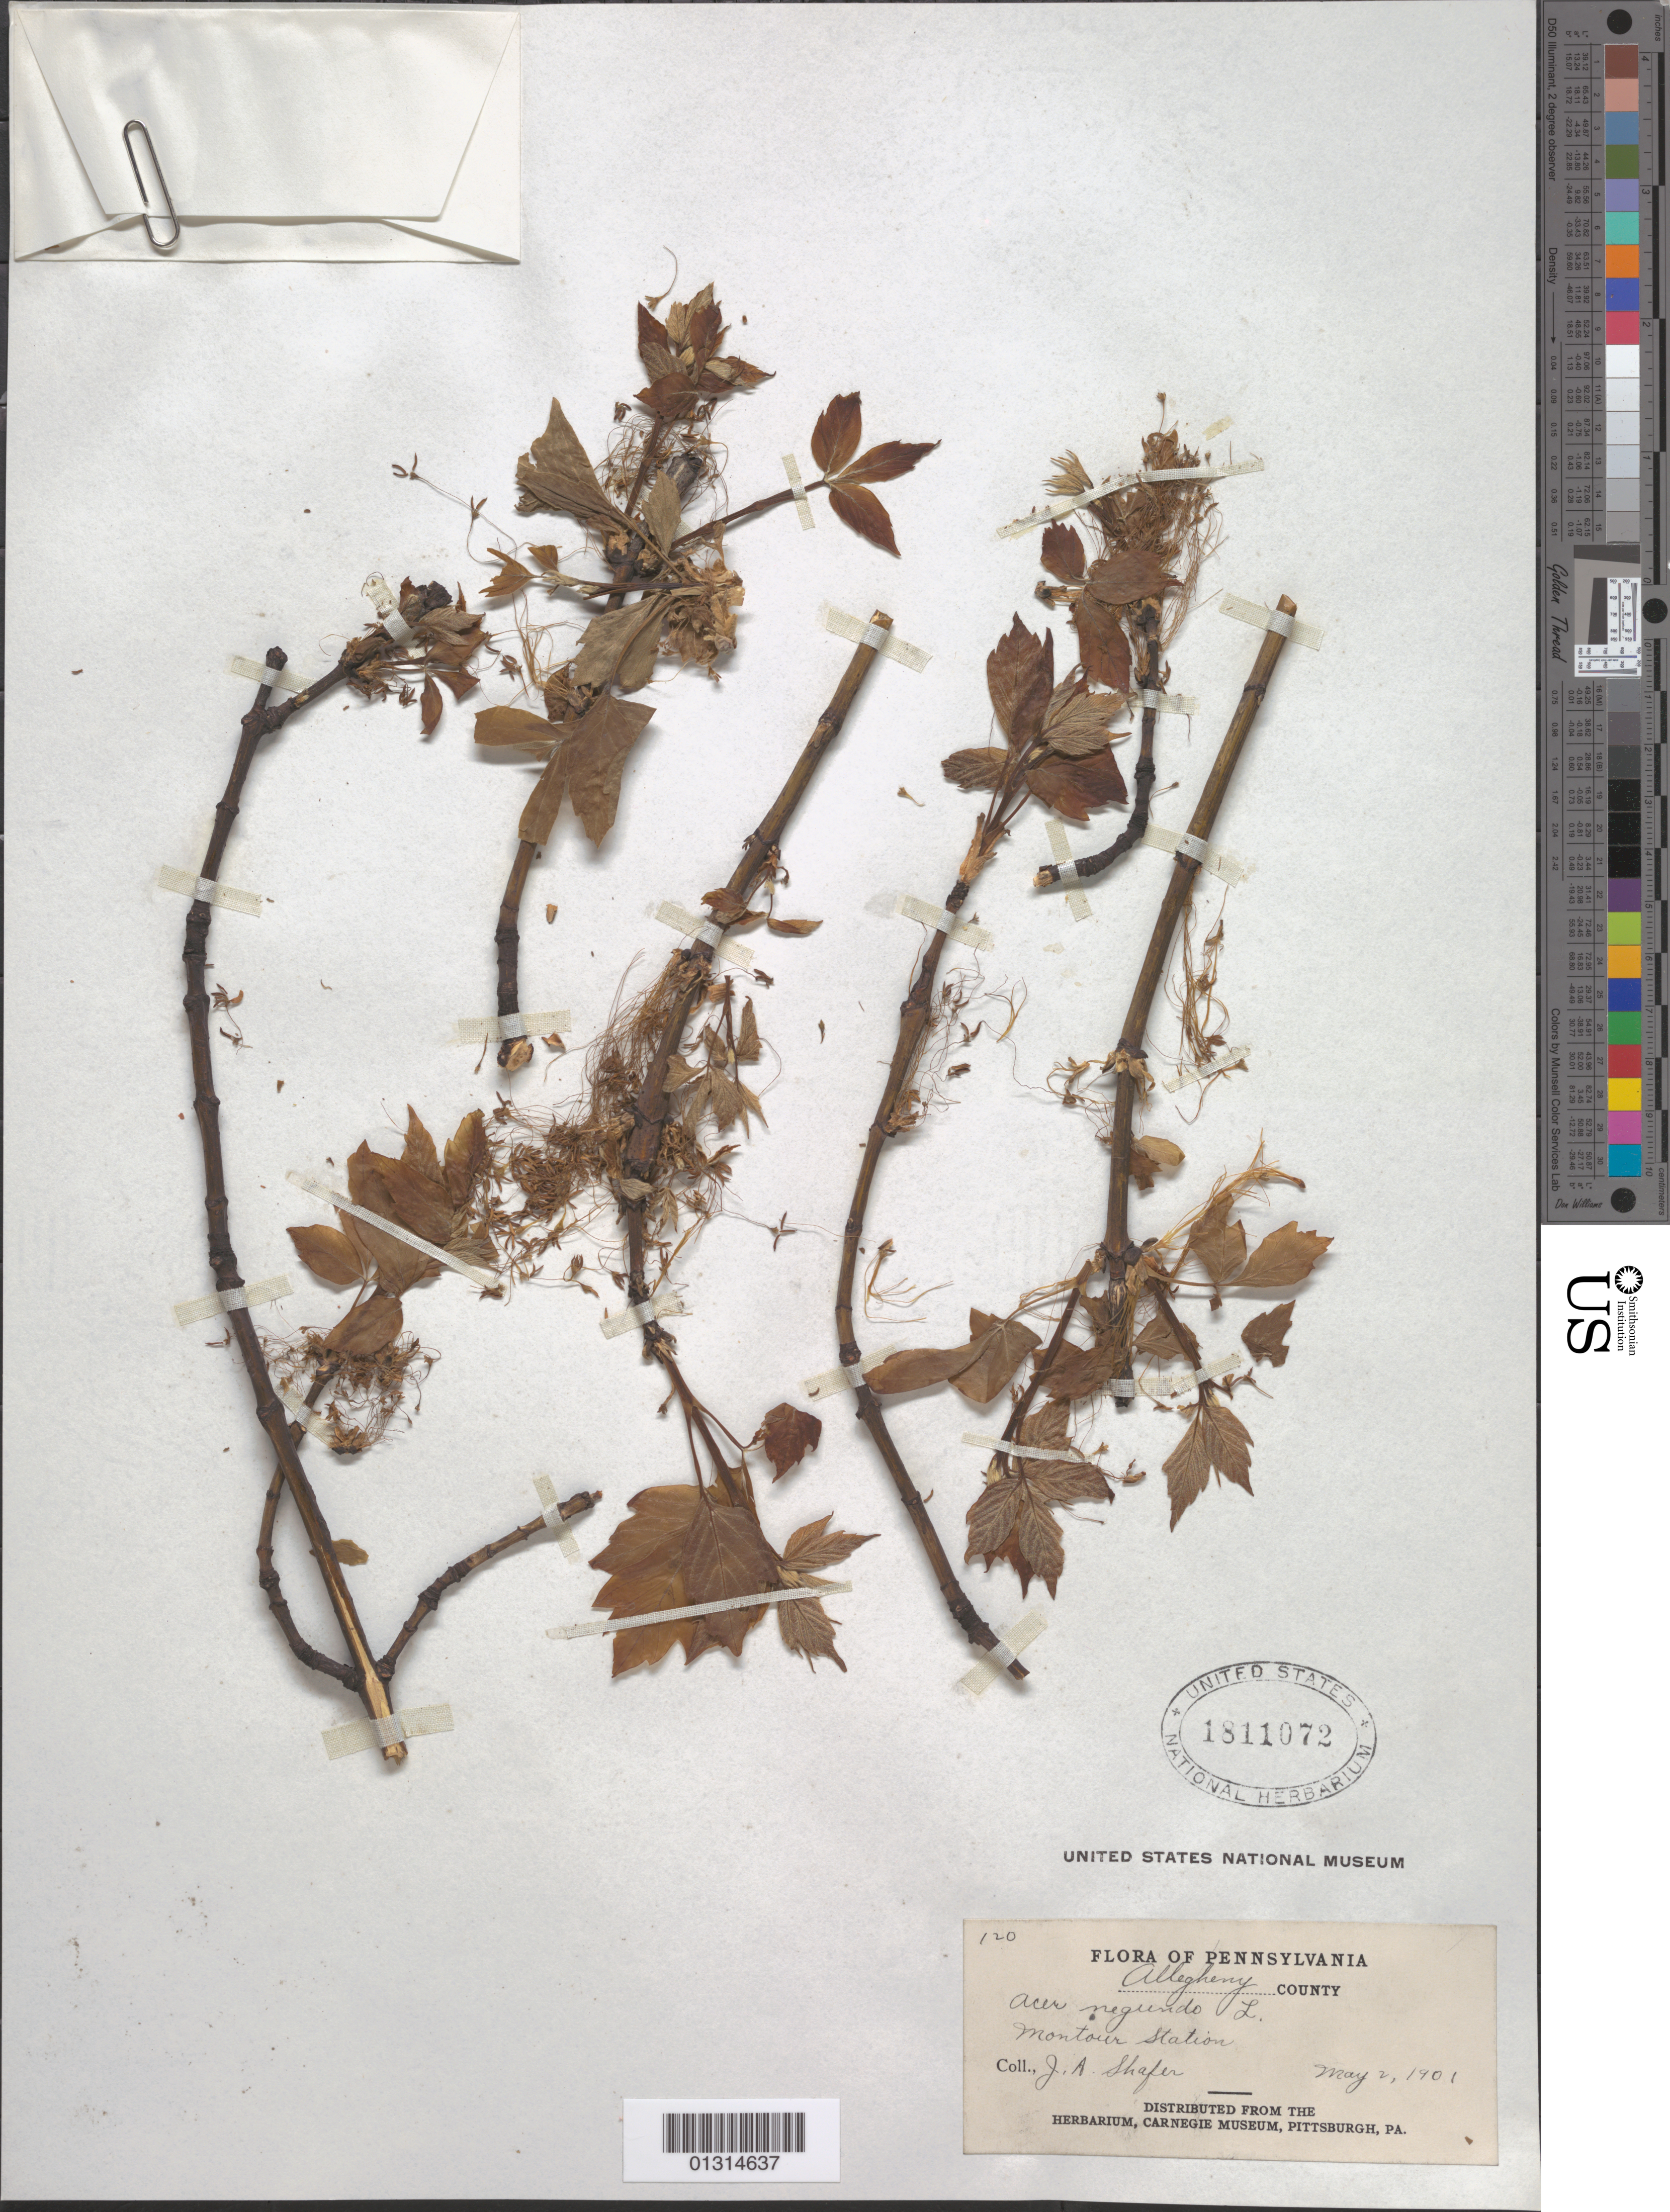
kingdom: Plantae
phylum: Tracheophyta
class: Magnoliopsida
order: Sapindales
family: Sapindaceae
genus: Acer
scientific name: Acer negundo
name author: L.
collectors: J. A. Shafer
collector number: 120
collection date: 1901-05-02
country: United States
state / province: Pennsylvania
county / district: Allegheny County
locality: Allegheny County, Montour Station.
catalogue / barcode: US 1811072